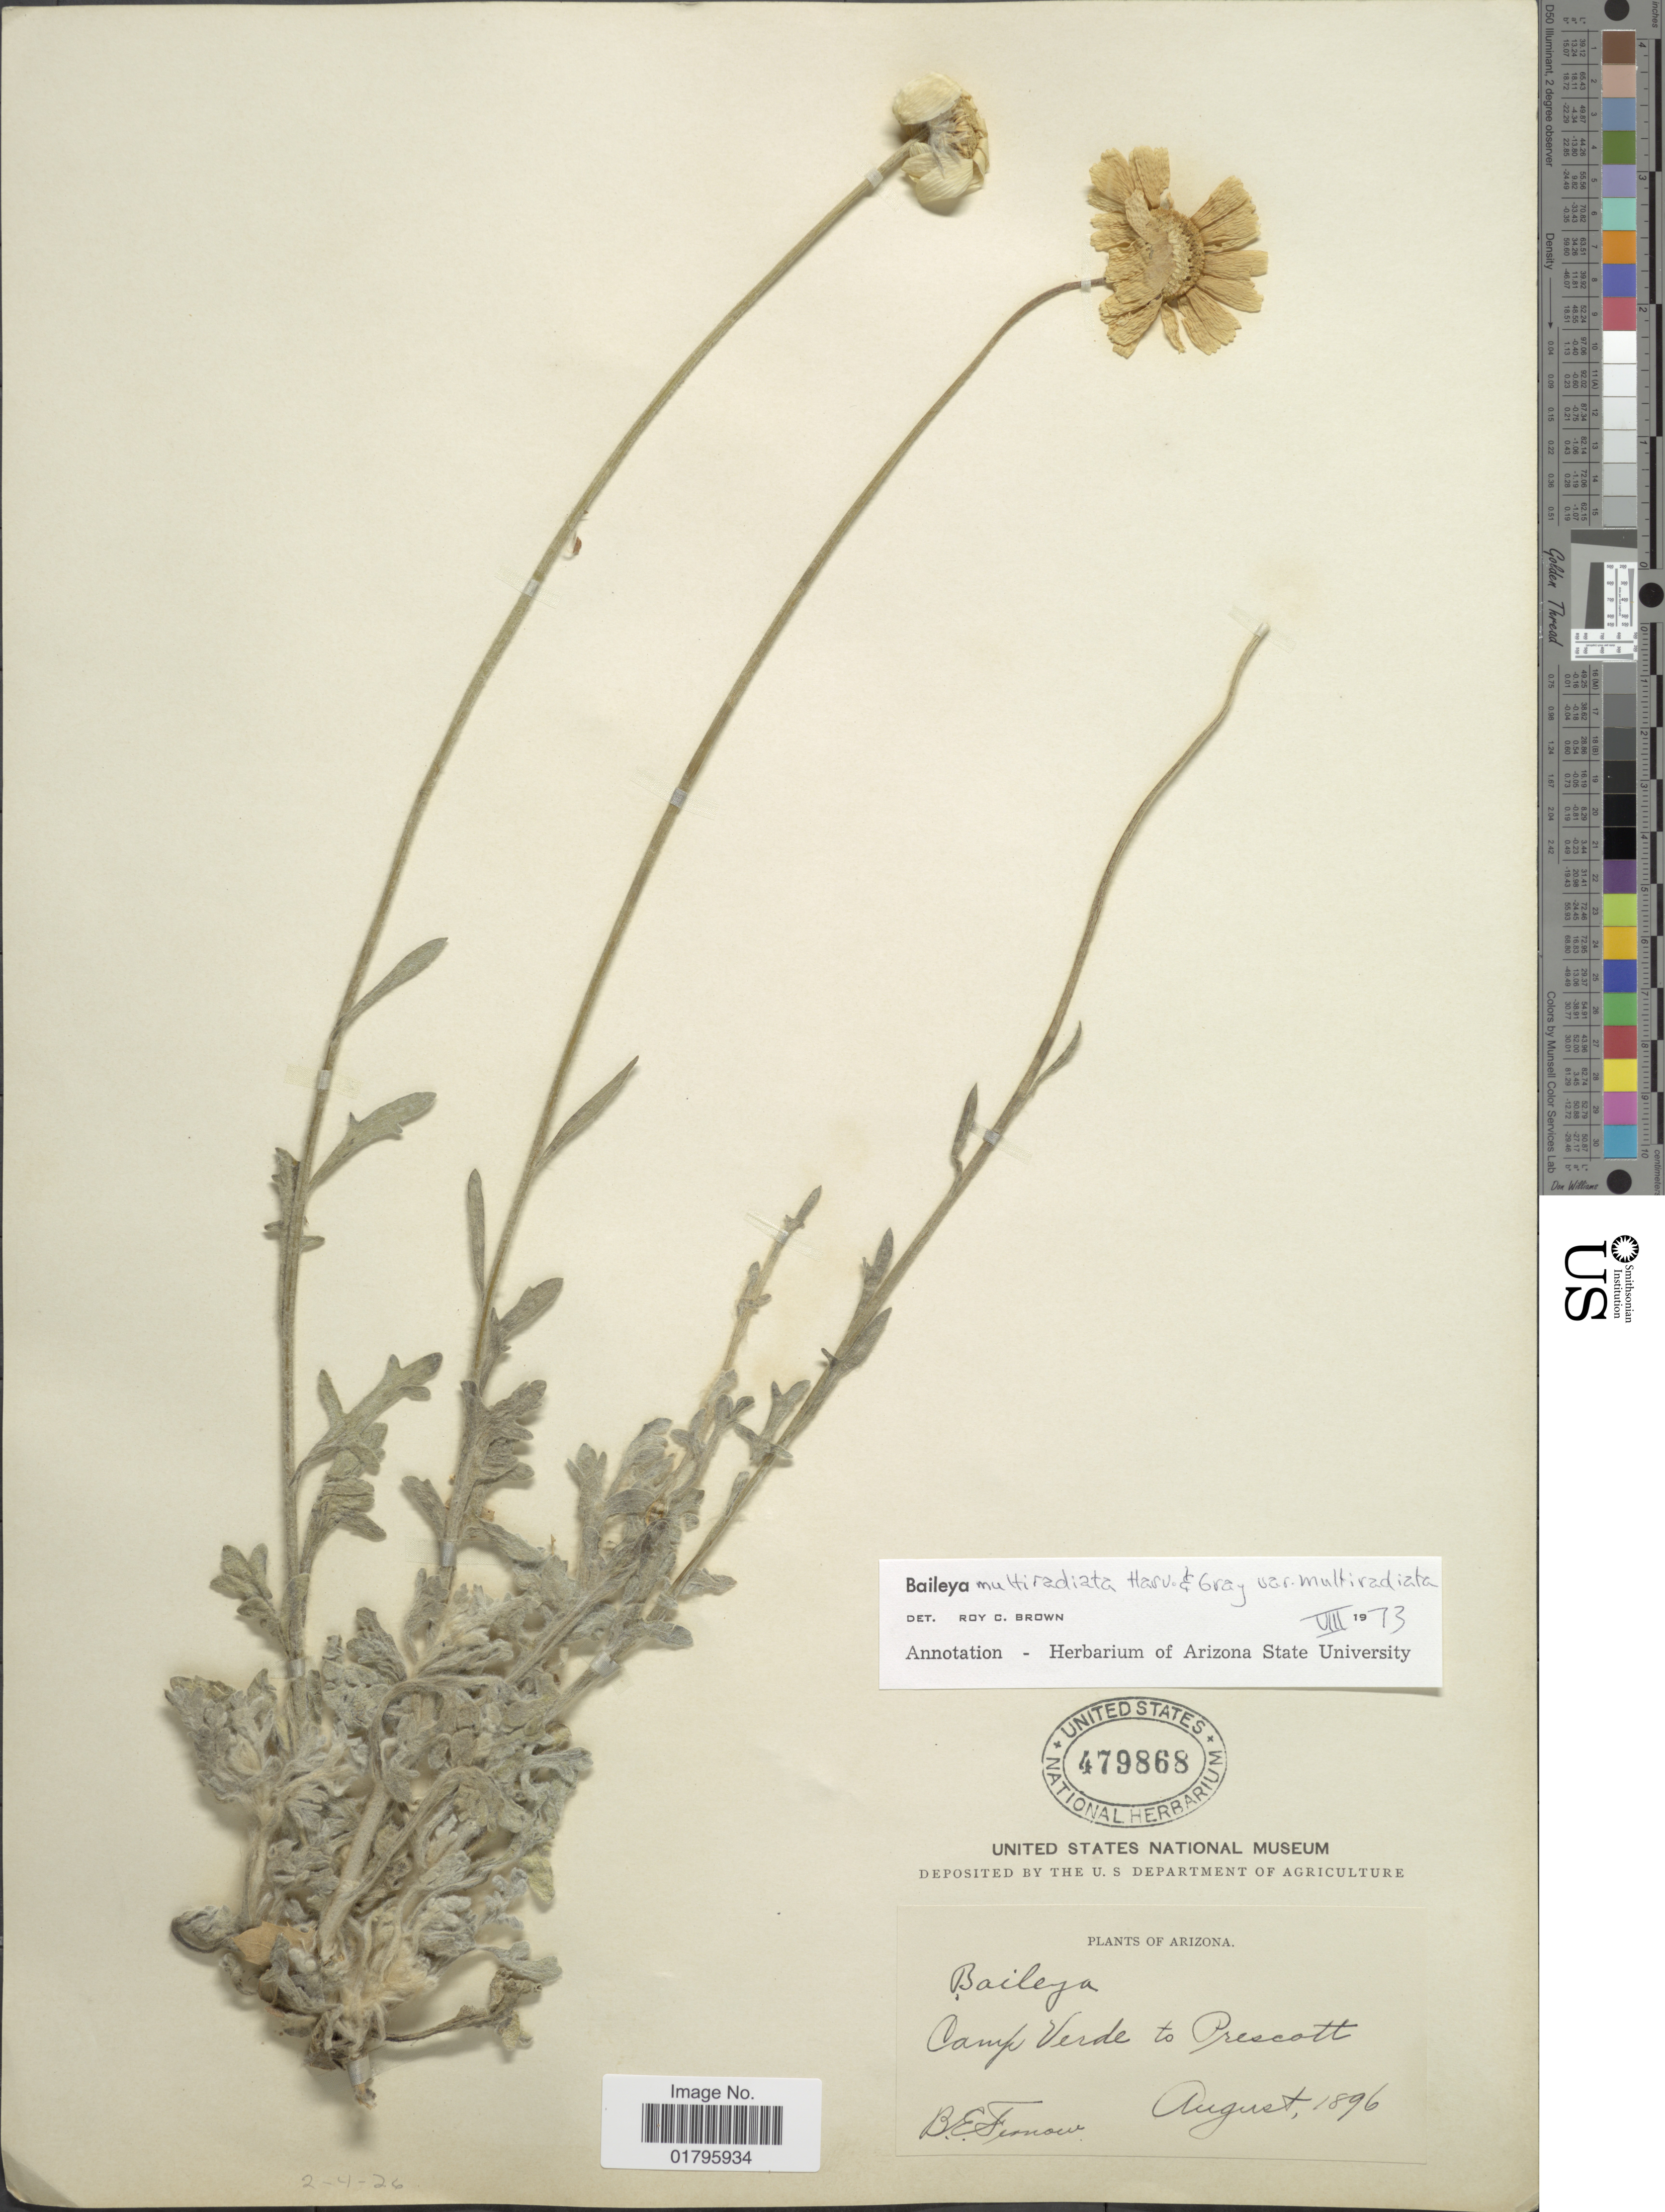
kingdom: Plantae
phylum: Tracheophyta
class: Magnoliopsida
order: Asterales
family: Asteraceae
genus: Baileya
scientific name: Baileya multiradiata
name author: Harv. & A. Gray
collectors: B. Fernow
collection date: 1896-08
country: United States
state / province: Arizona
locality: Camp Verde to Prescott.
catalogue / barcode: US 479868